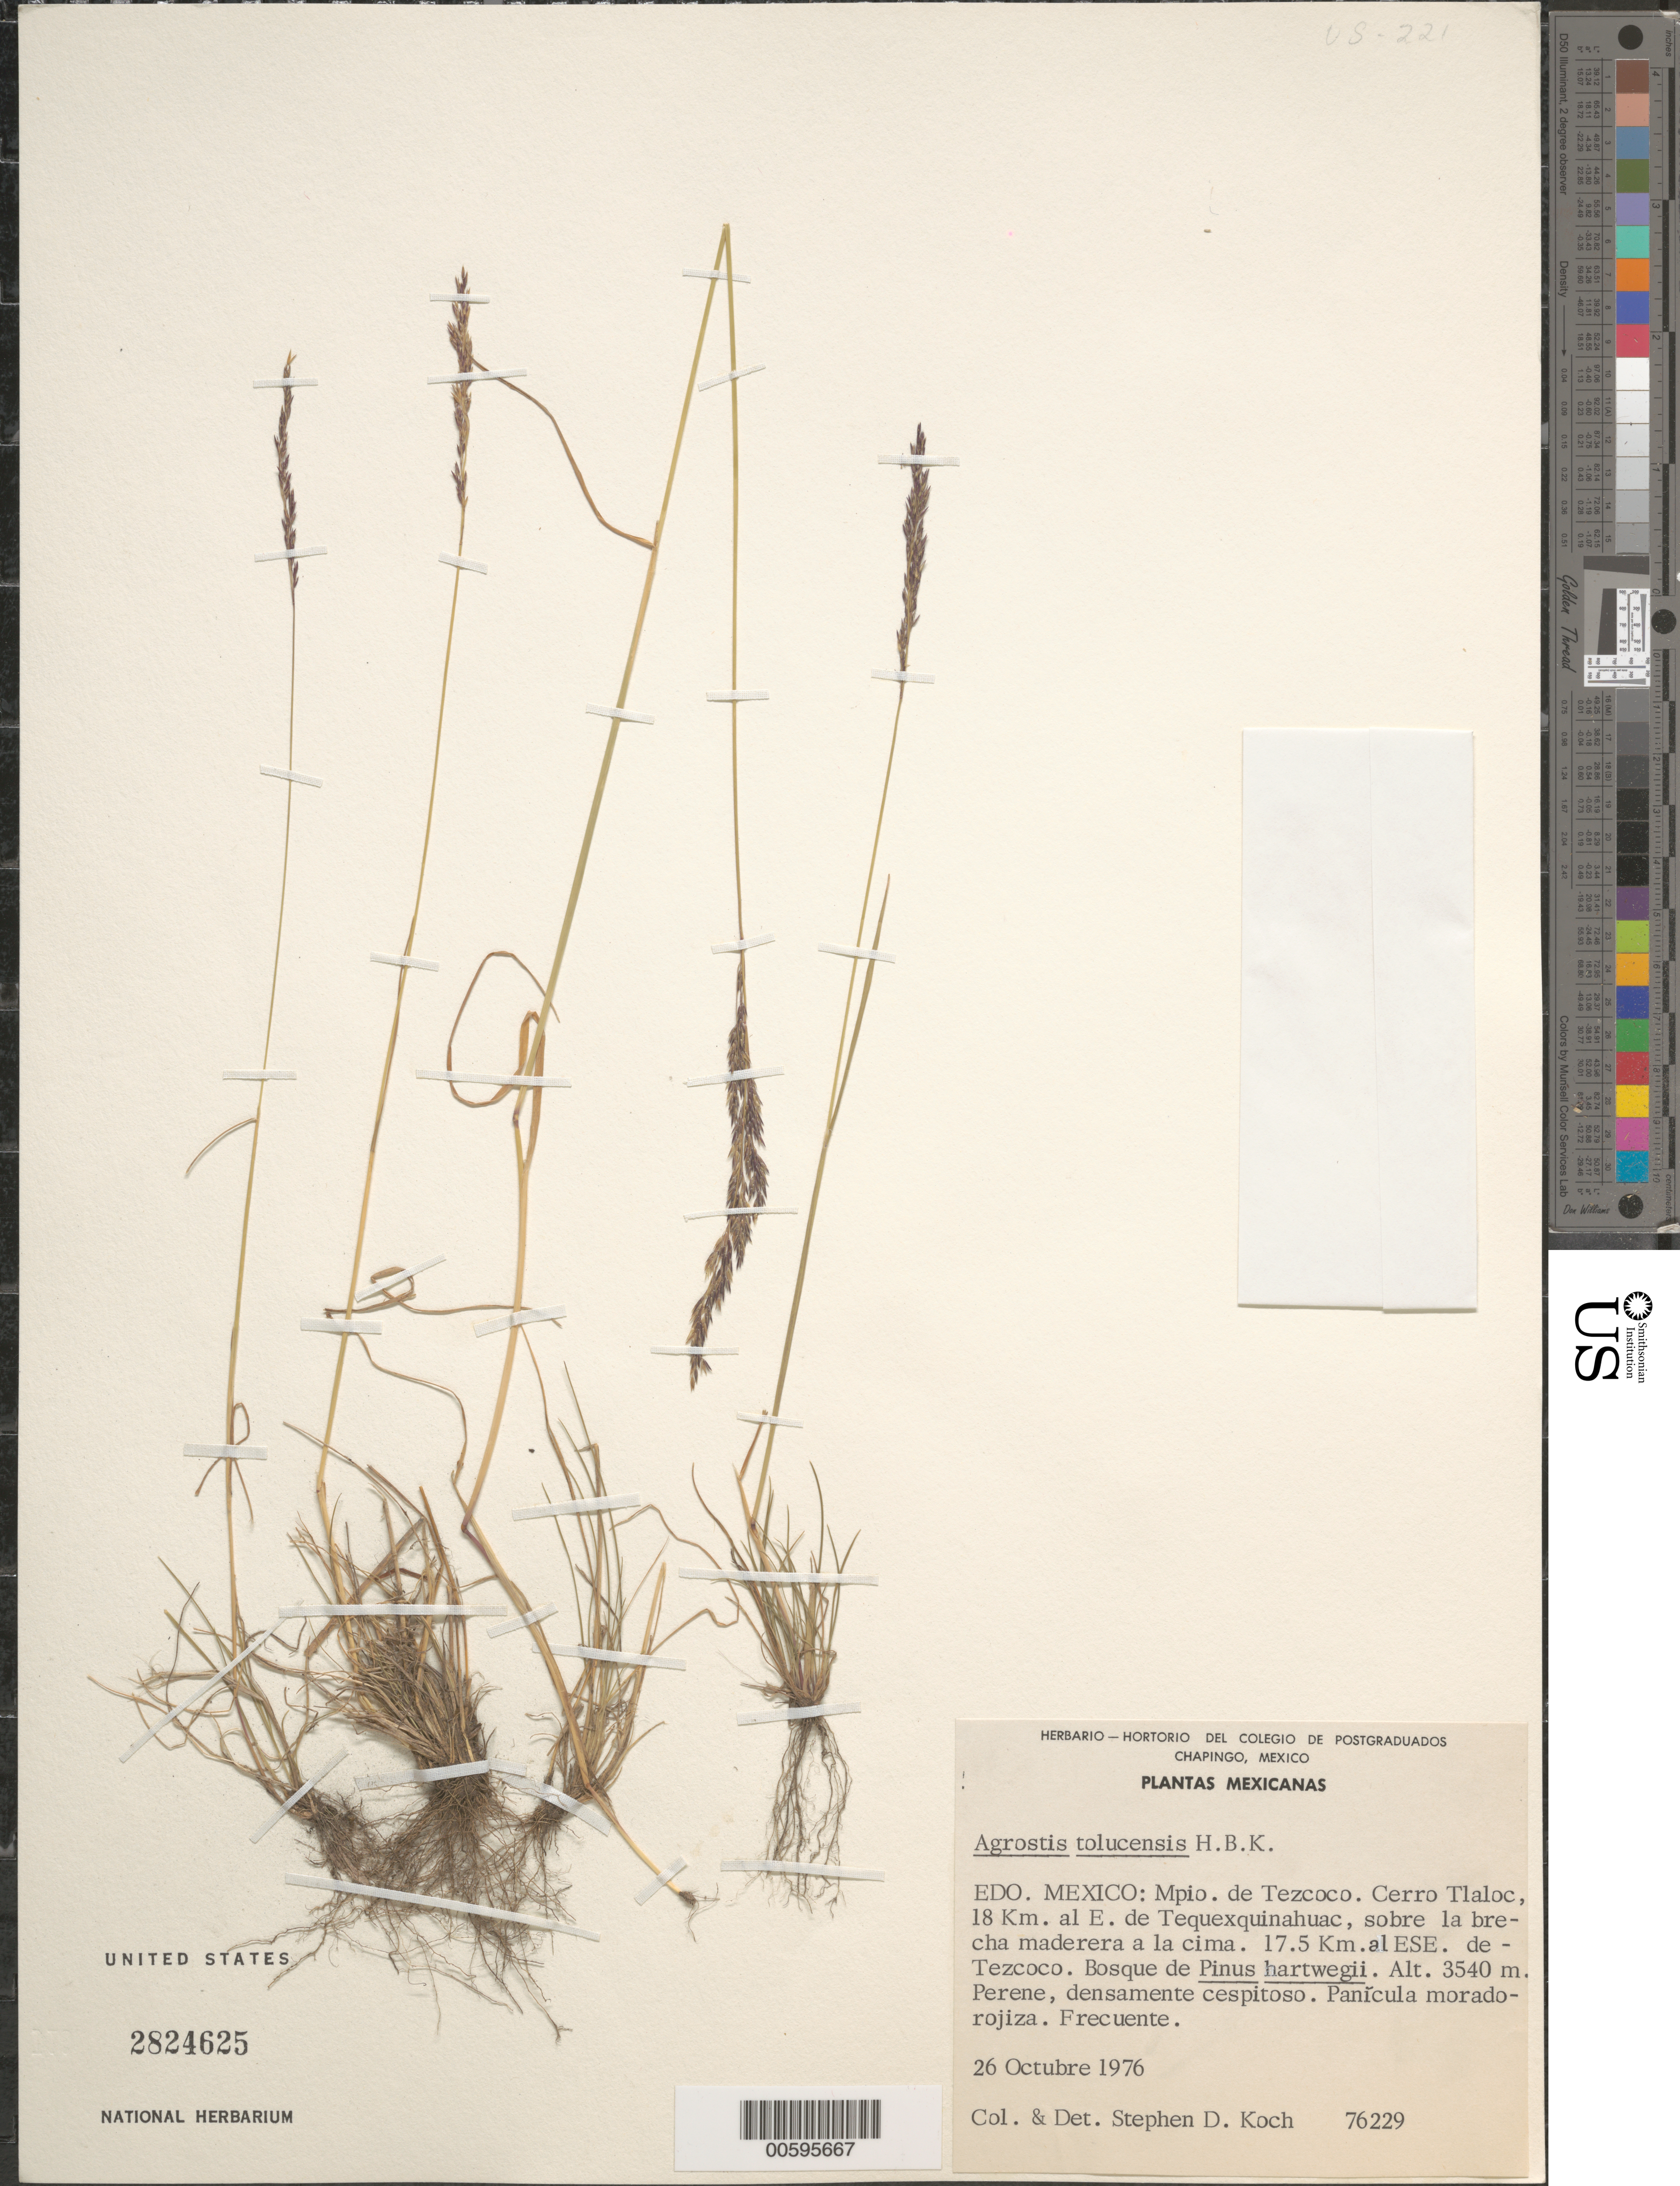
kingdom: Plantae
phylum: Tracheophyta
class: Liliopsida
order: Poales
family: Poaceae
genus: Agrostis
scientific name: Agrostis tolucensis Kunth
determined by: Koch, S. D.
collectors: S. D. Koch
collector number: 76229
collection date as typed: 26 Oct 1976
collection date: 1976-10-26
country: Mexico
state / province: México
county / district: Texcoco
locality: Cerro Tlaloc, 18 km al E de Tequexquinahuac, sobre la brecha maderera a la cima. 17.5 km al ESE de Tezcoco.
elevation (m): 3540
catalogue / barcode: US 2824625